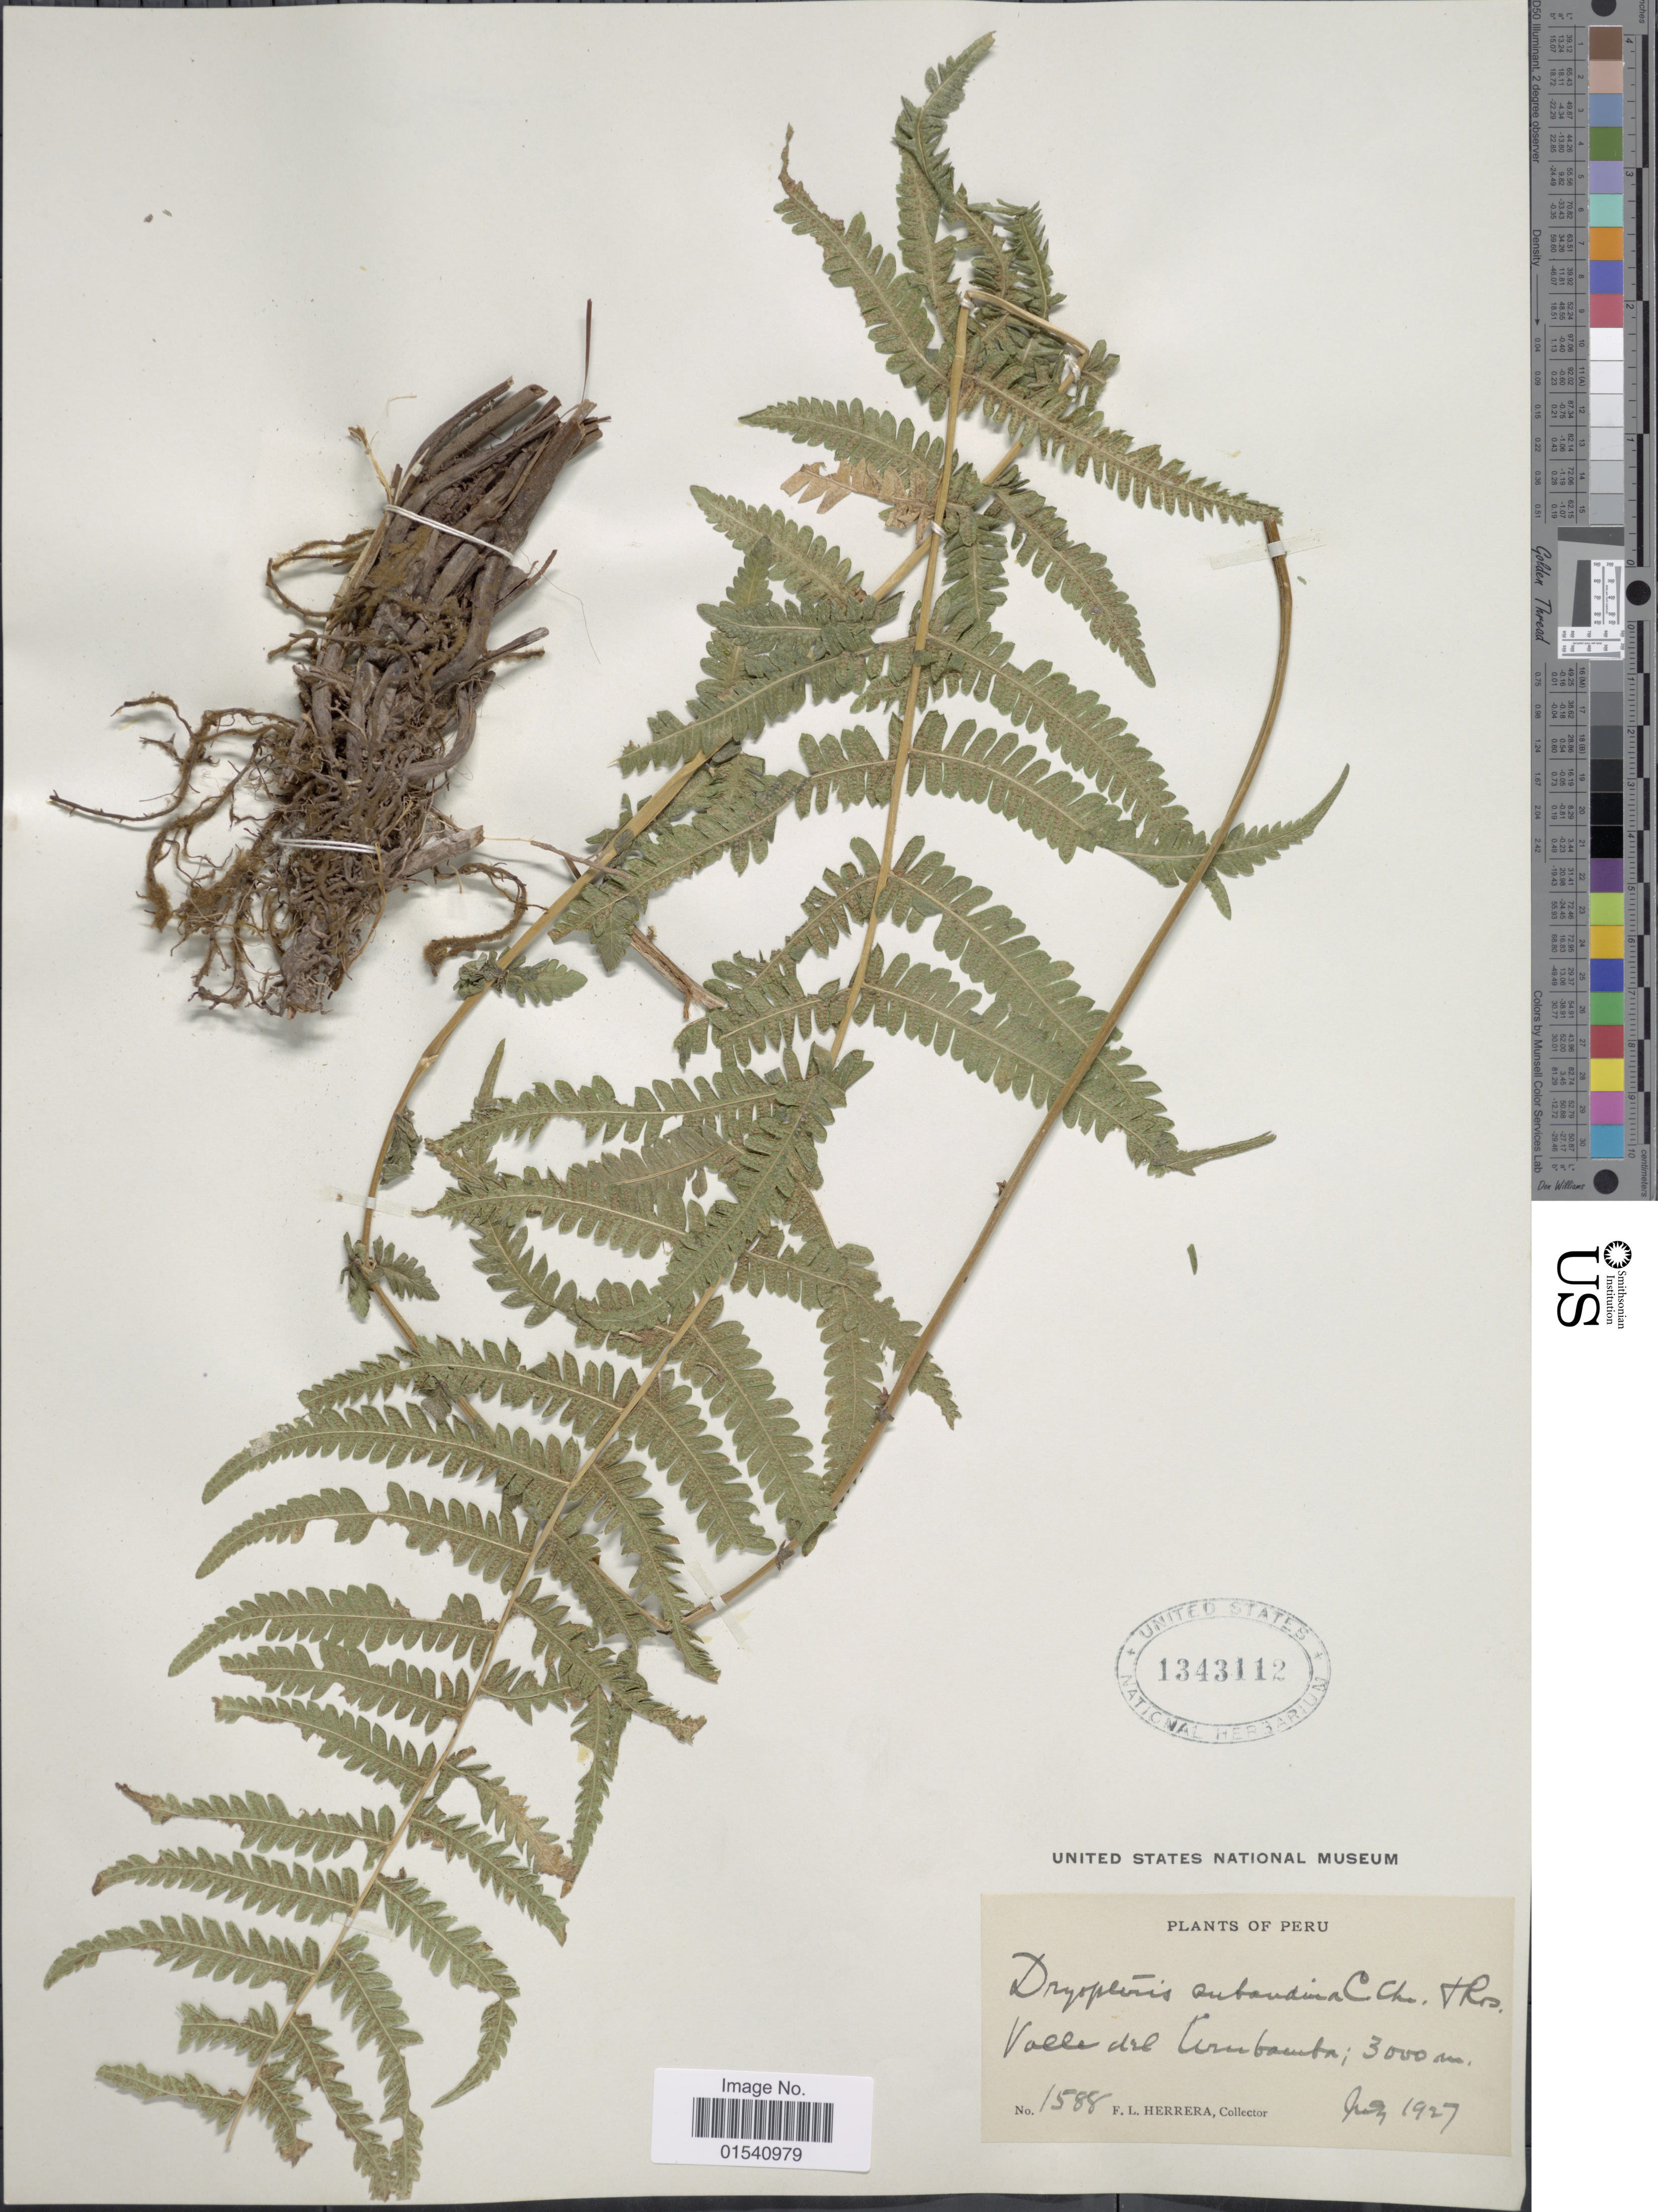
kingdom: Plantae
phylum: Tracheophyta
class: Polypodiopsida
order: Polypodiales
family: Thelypteridaceae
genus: Amauropelta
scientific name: Amauropelta rufa (Poir.) comb. nov., ined 2015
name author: (Poir.)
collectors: F. L. Herrera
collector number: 1588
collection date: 1927-07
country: Peru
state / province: Cusco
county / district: Urubamba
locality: Valle del Urubamba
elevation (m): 3000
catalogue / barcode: US 1343112